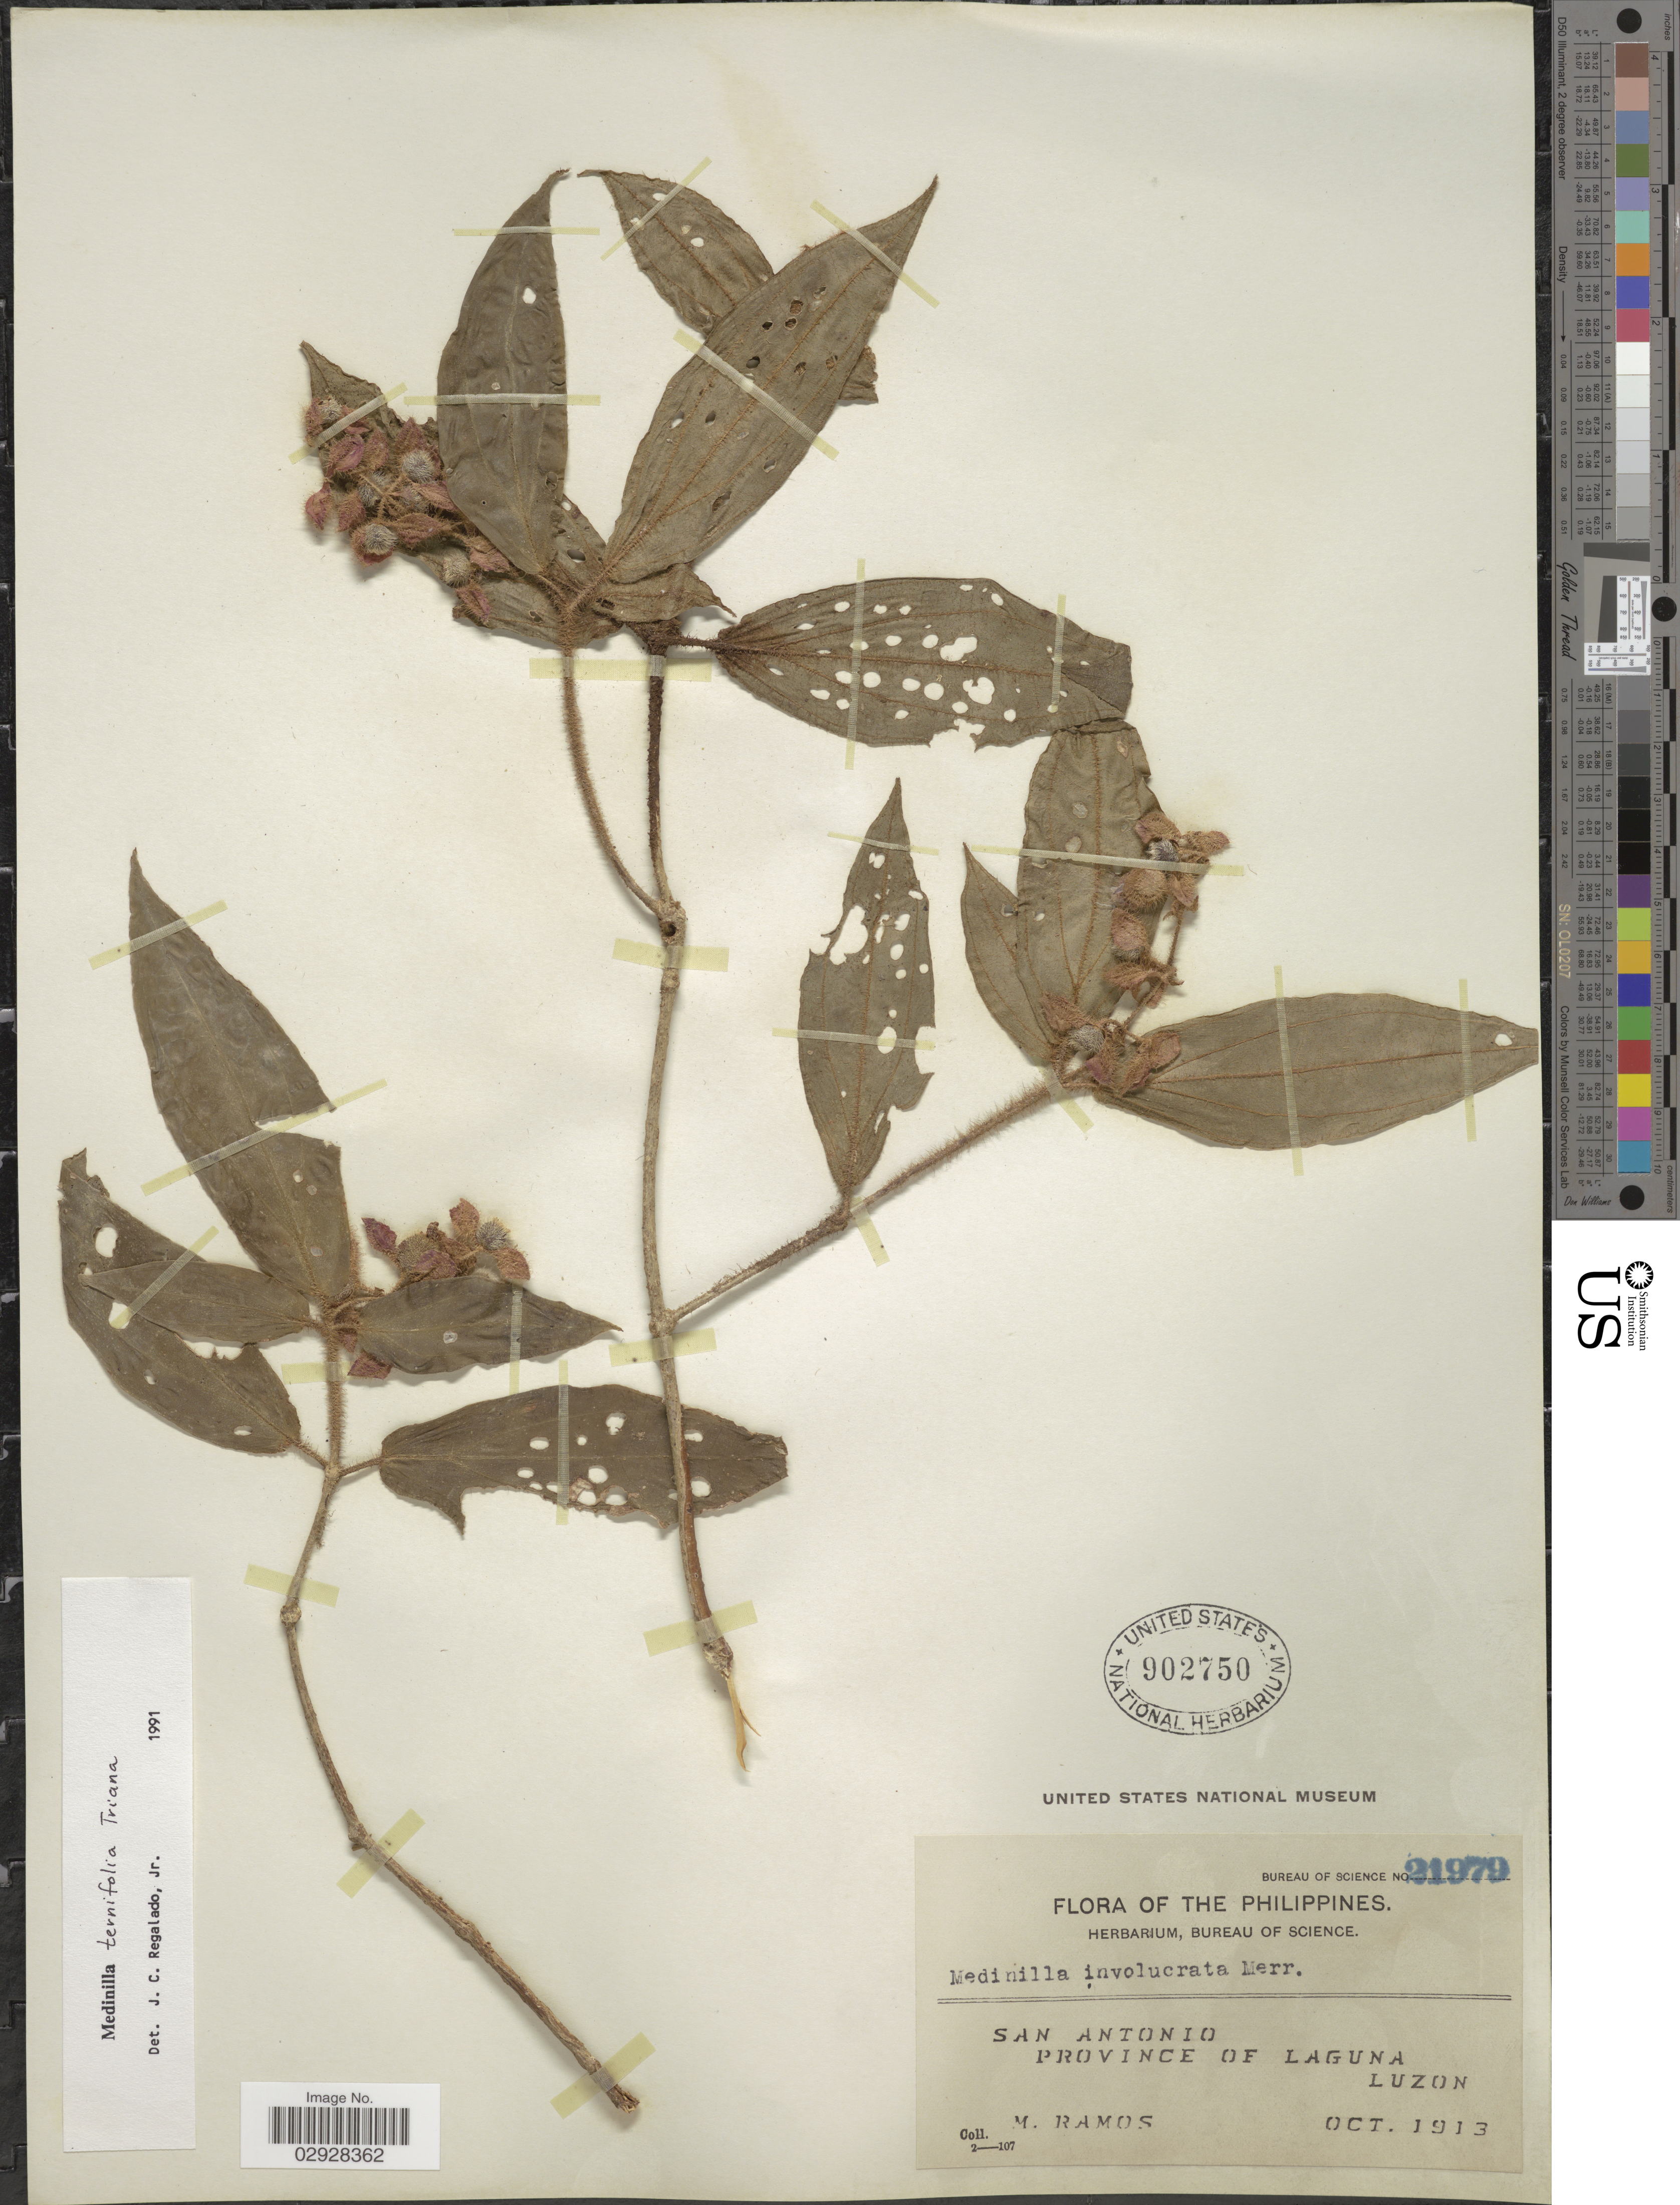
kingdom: Plantae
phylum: Tracheophyta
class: Magnoliopsida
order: Myrtales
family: Melastomataceae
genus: Medinilla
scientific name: Medinilla ternifolia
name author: Triana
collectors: M. Ramos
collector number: Bureau of Science 21979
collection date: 1913-10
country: Philippines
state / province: Calabarzon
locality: San Antonio. Province of Laguna, Luzon.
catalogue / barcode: US 902750